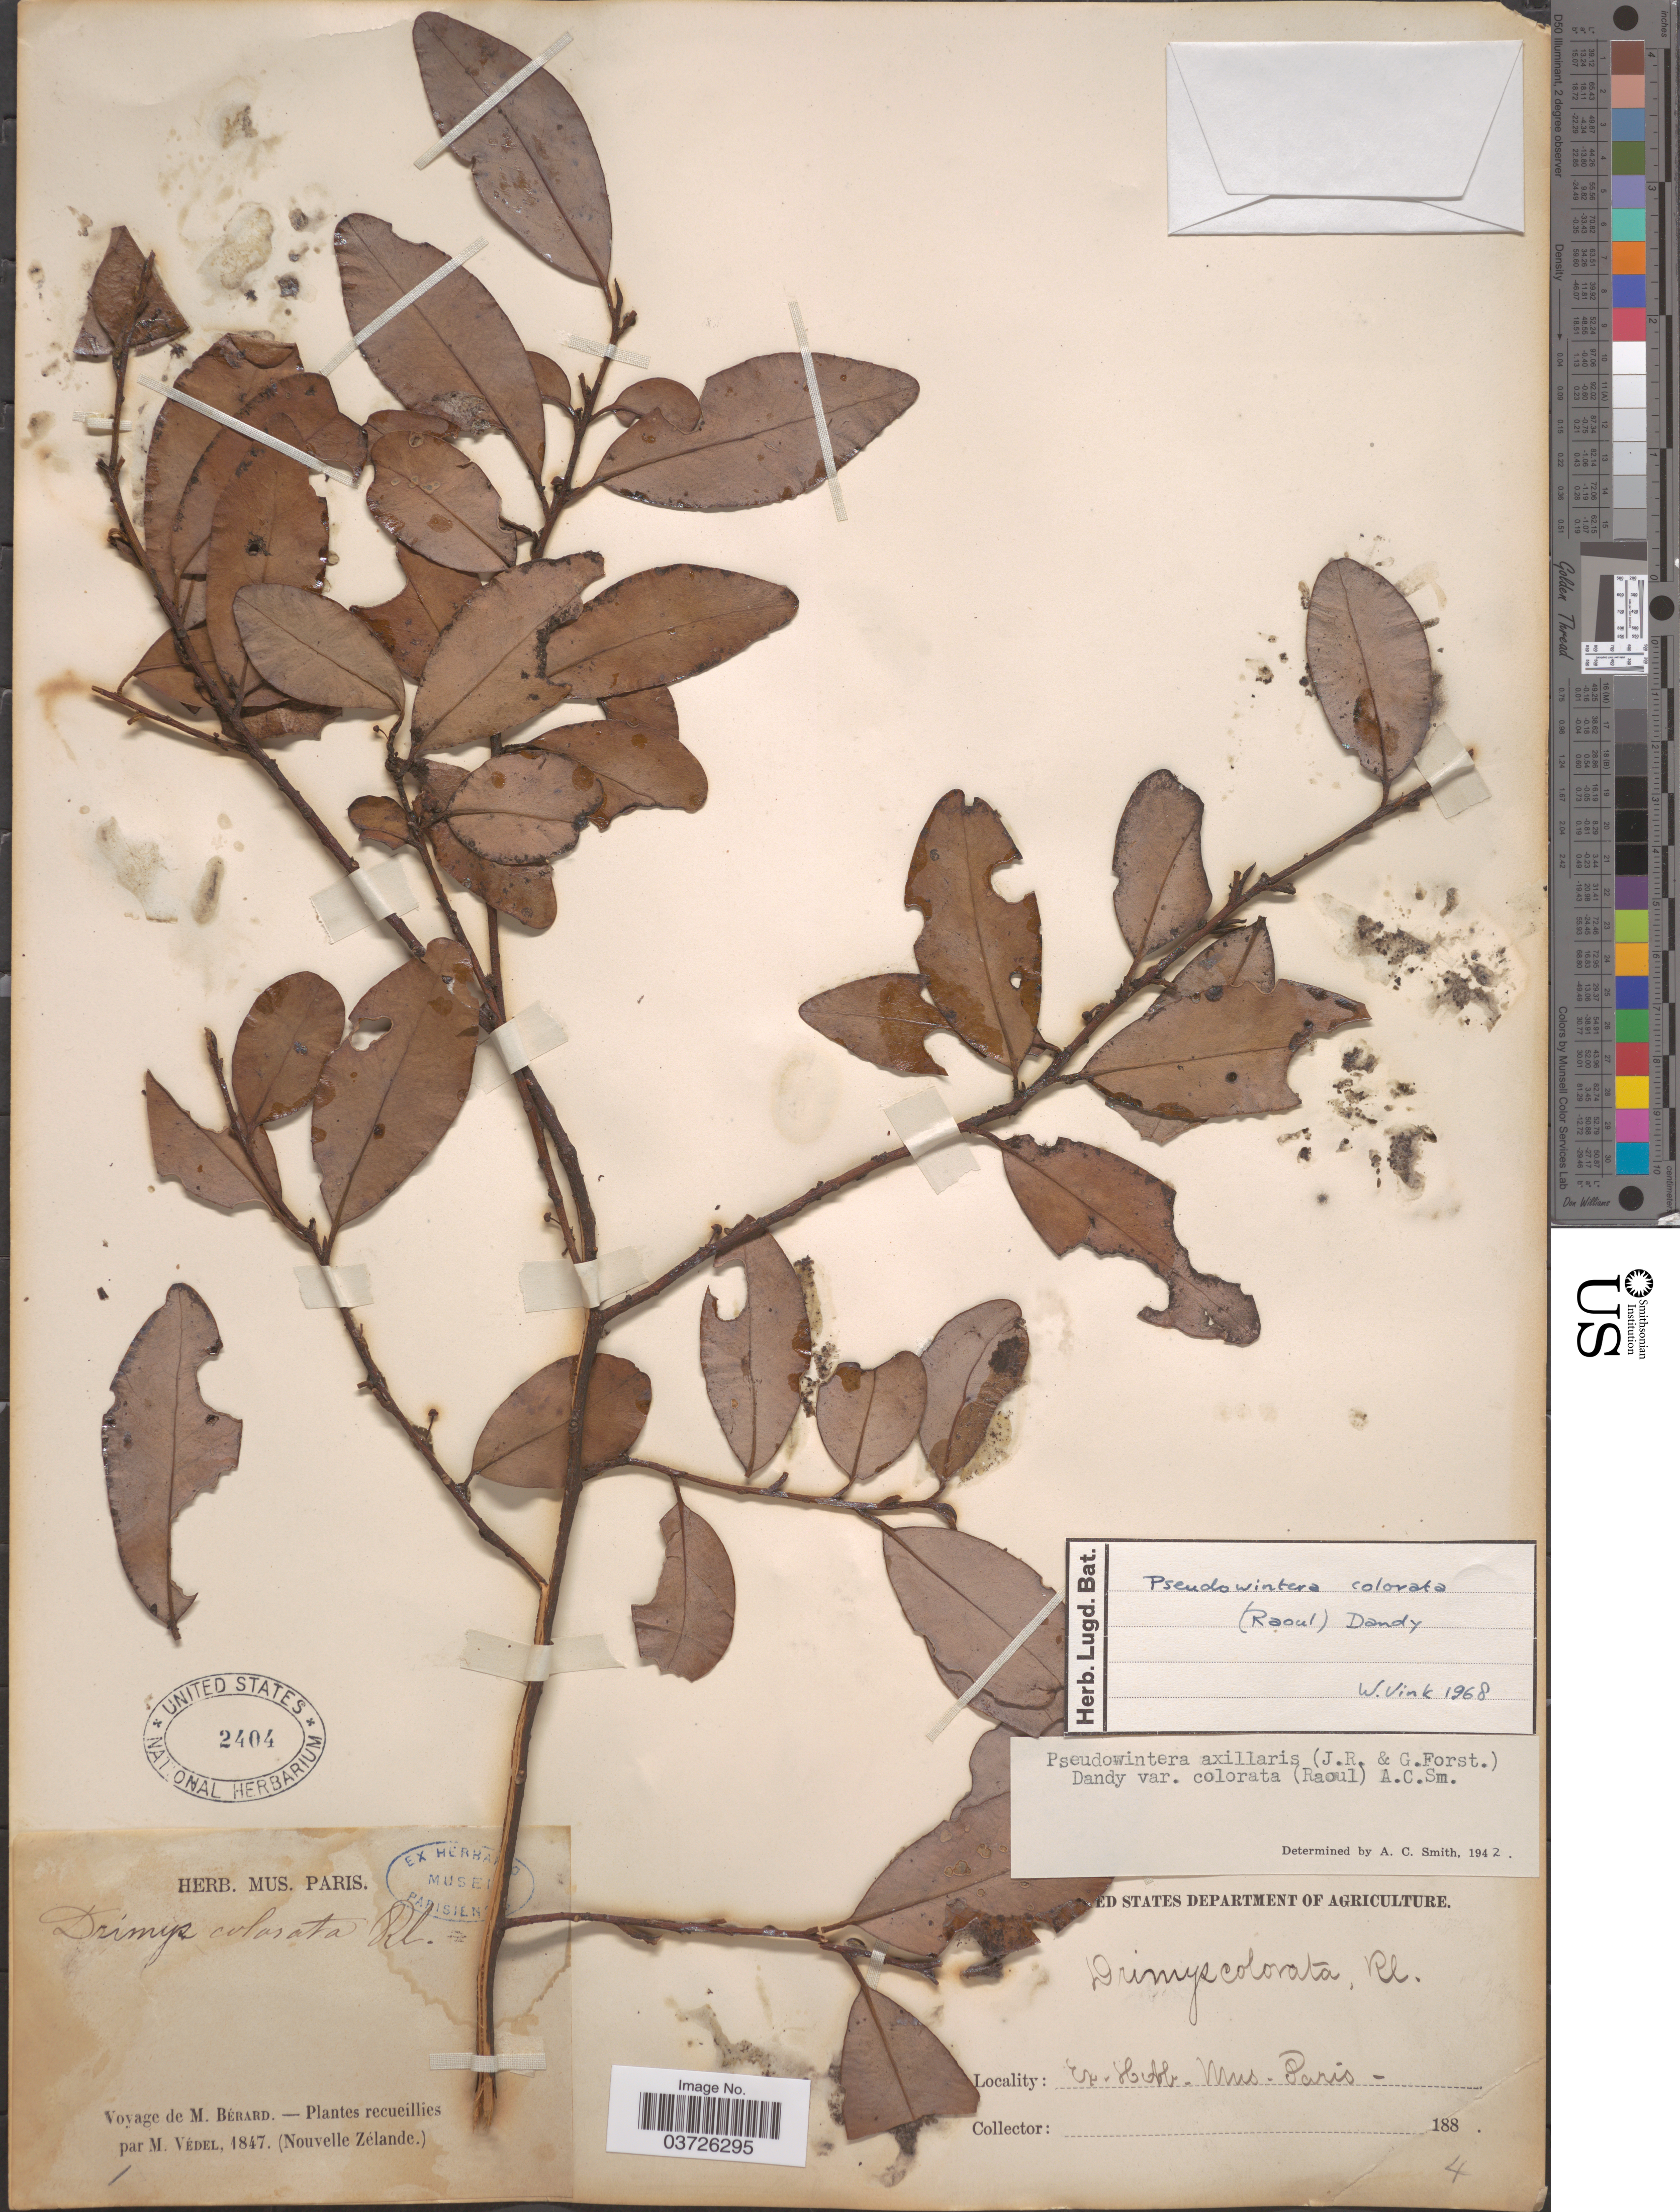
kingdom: Plantae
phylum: Tracheophyta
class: Magnoliopsida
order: Canellales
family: Winteraceae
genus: Pseudowintera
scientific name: Pseudowintera colorata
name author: (Raoul) Dandy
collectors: M. Védel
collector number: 4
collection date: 1847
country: New Zealand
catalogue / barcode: US 2404